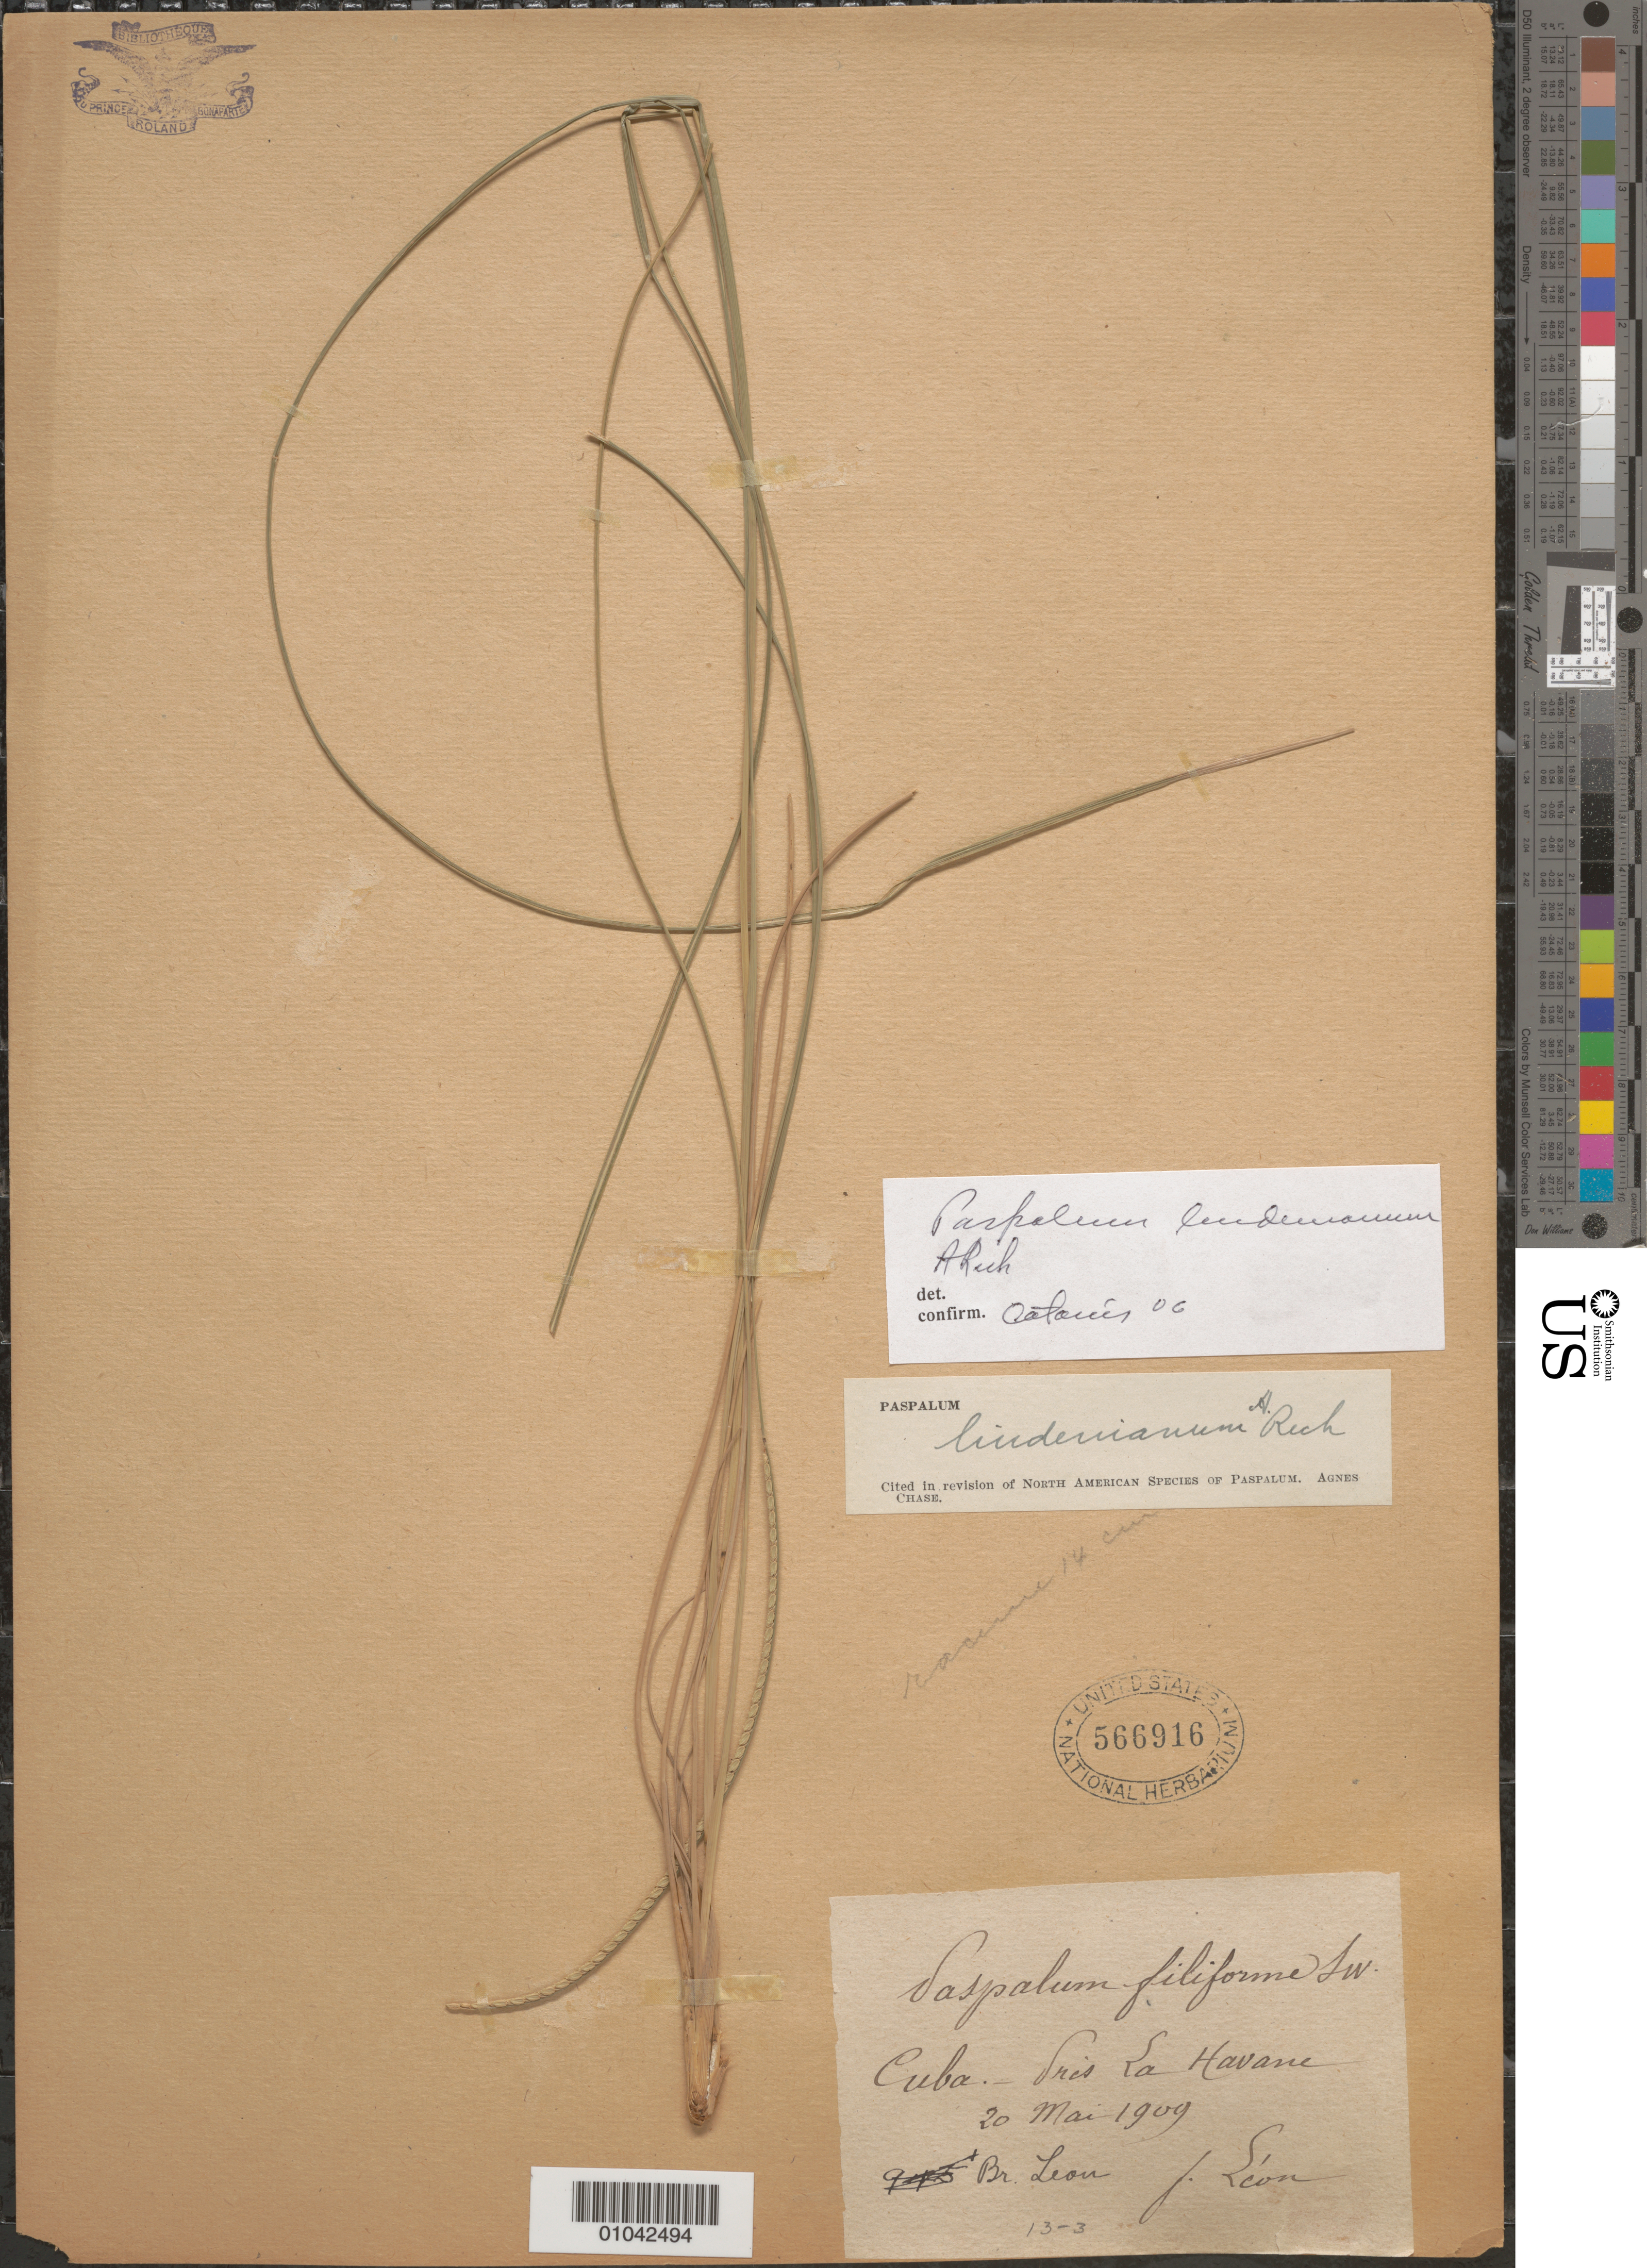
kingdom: Plantae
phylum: Tracheophyta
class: Liliopsida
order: Poales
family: Poaceae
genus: Paspalum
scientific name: Paspalum lindenianum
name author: A. Rich.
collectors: Bro. León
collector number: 945a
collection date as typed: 20 May 1909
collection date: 1909-05-20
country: Cuba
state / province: La Habana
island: Cuba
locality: La Habana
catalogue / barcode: US 566916